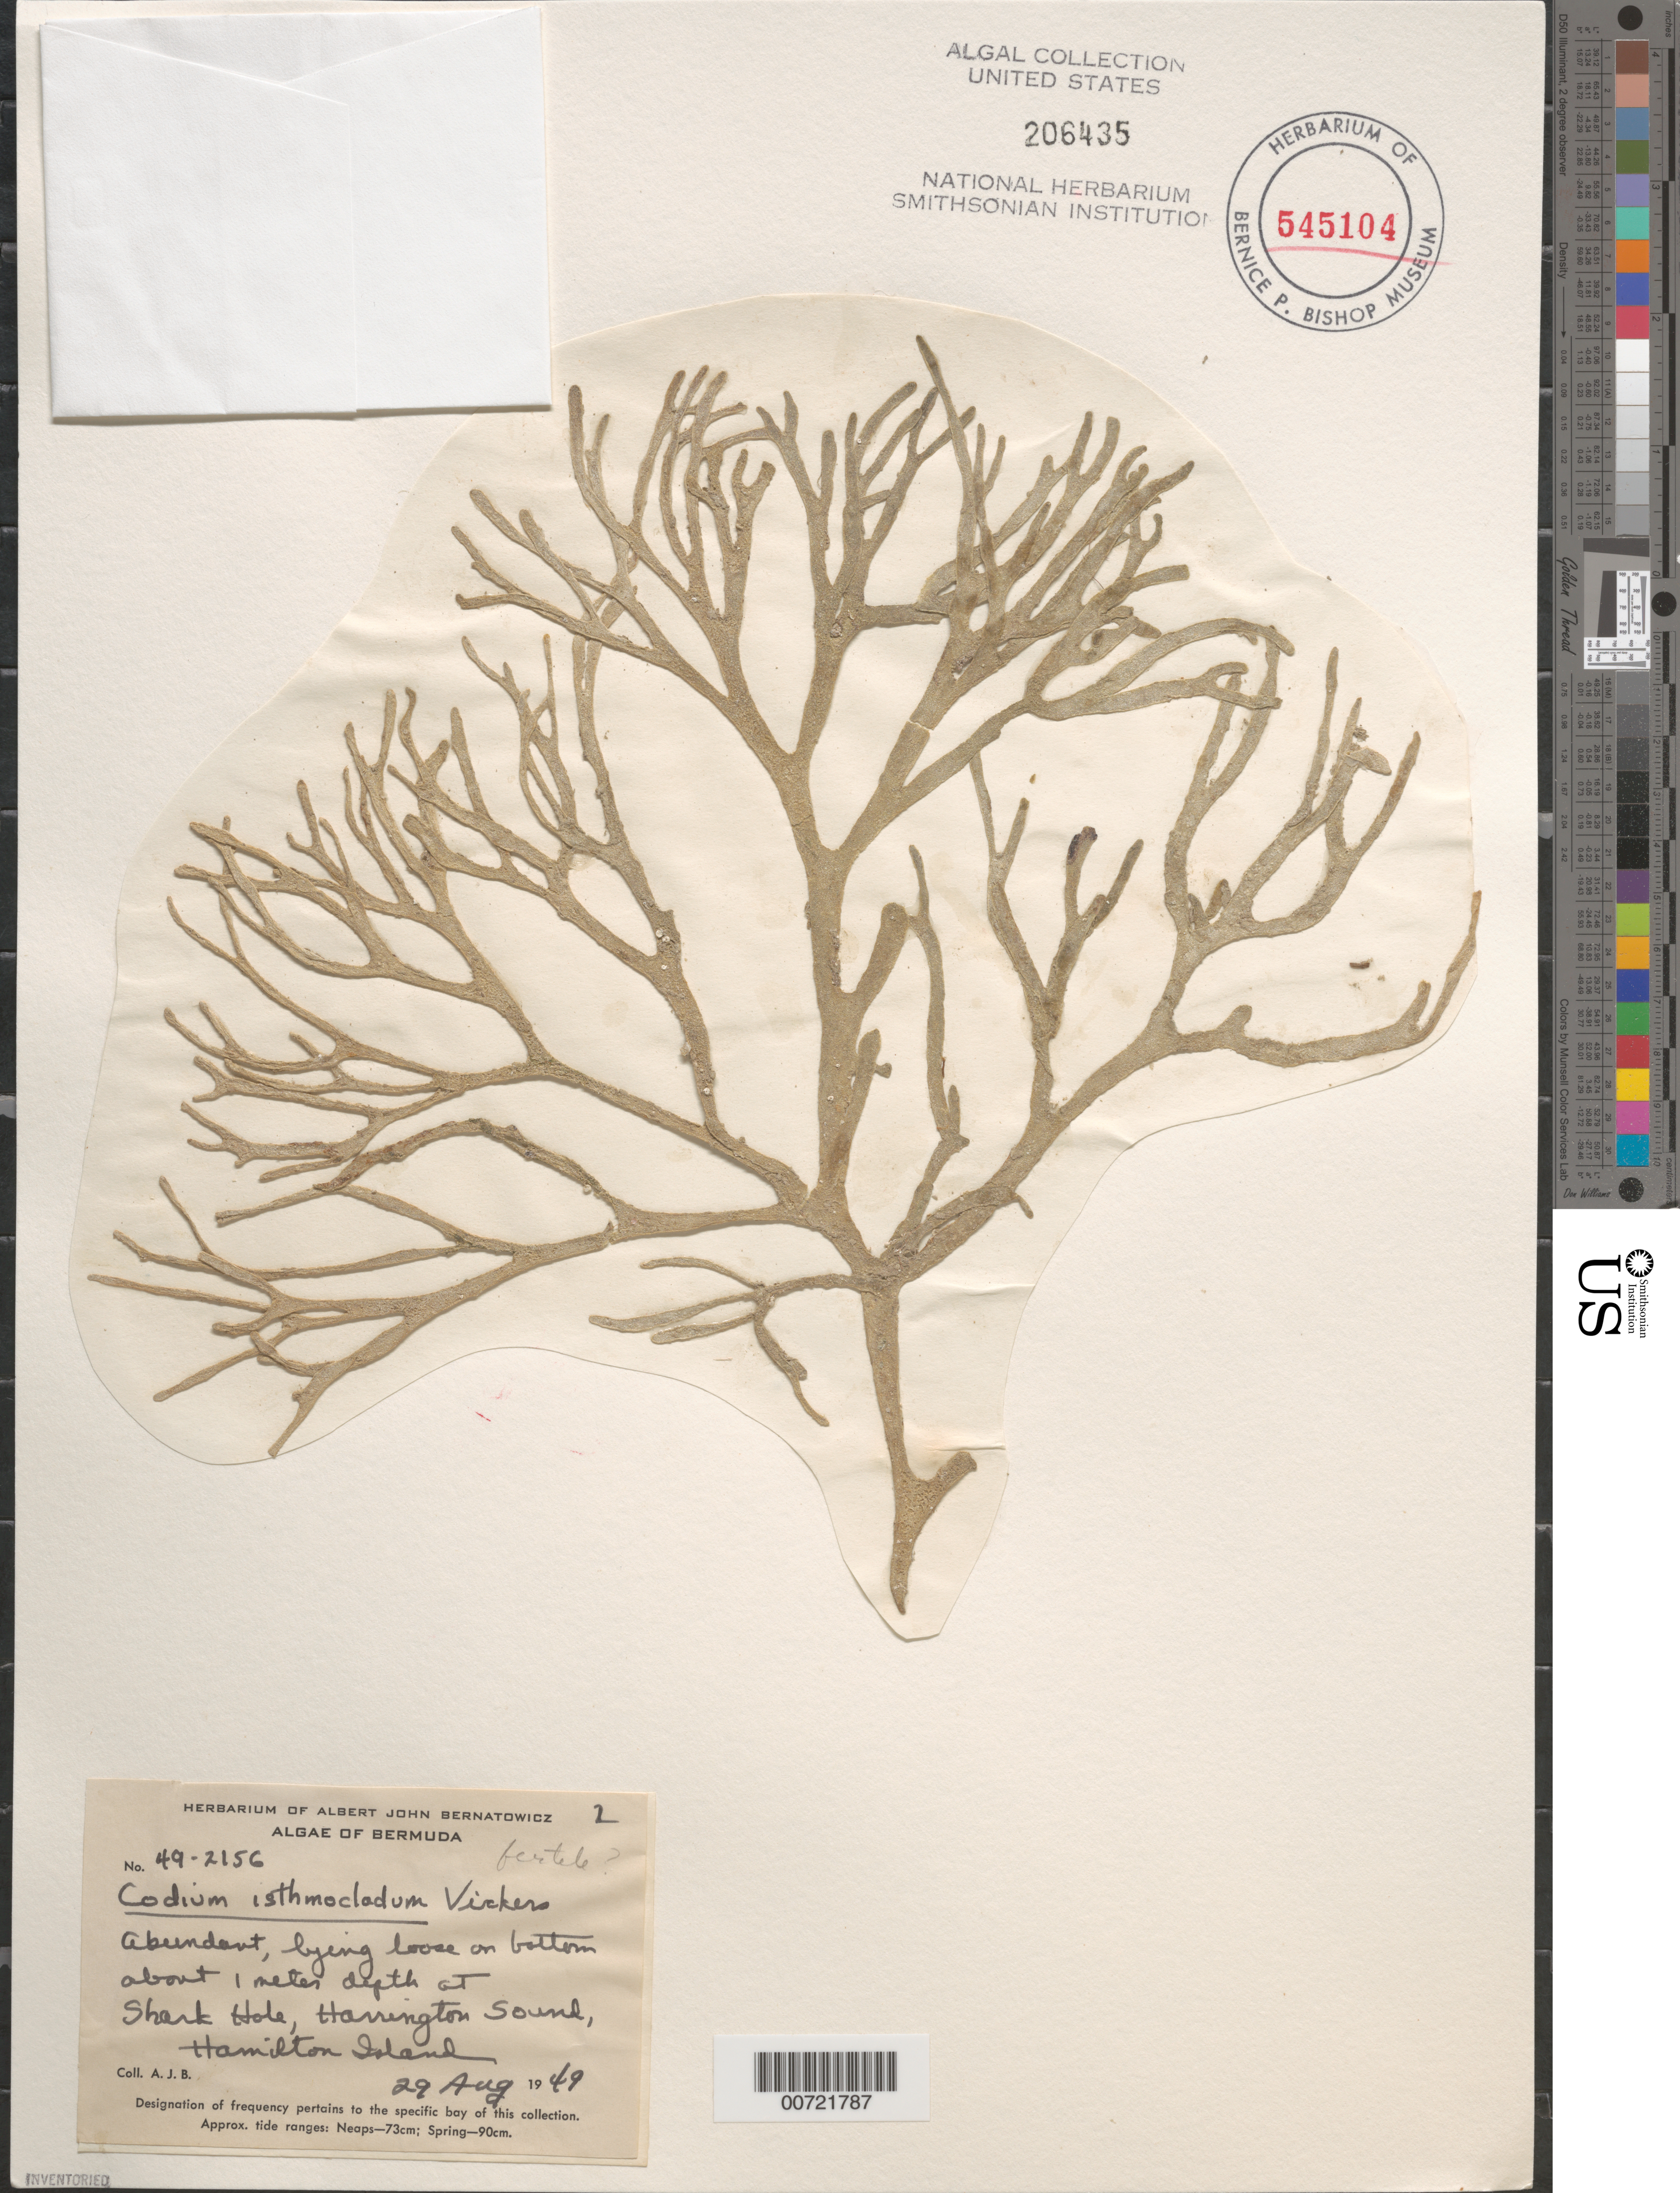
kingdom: Plantae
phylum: Chlorophyta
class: Ulvophyceae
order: Bryopsidales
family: Codiaceae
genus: Codium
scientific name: Codium isthmocladum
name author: Vickers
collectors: A. Bernatowicz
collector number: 49-2156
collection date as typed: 29 Aug 1949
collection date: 1949-08-29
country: Bermuda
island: Bermuda Island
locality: Shark Hole, Harrington Sound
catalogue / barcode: US 206435